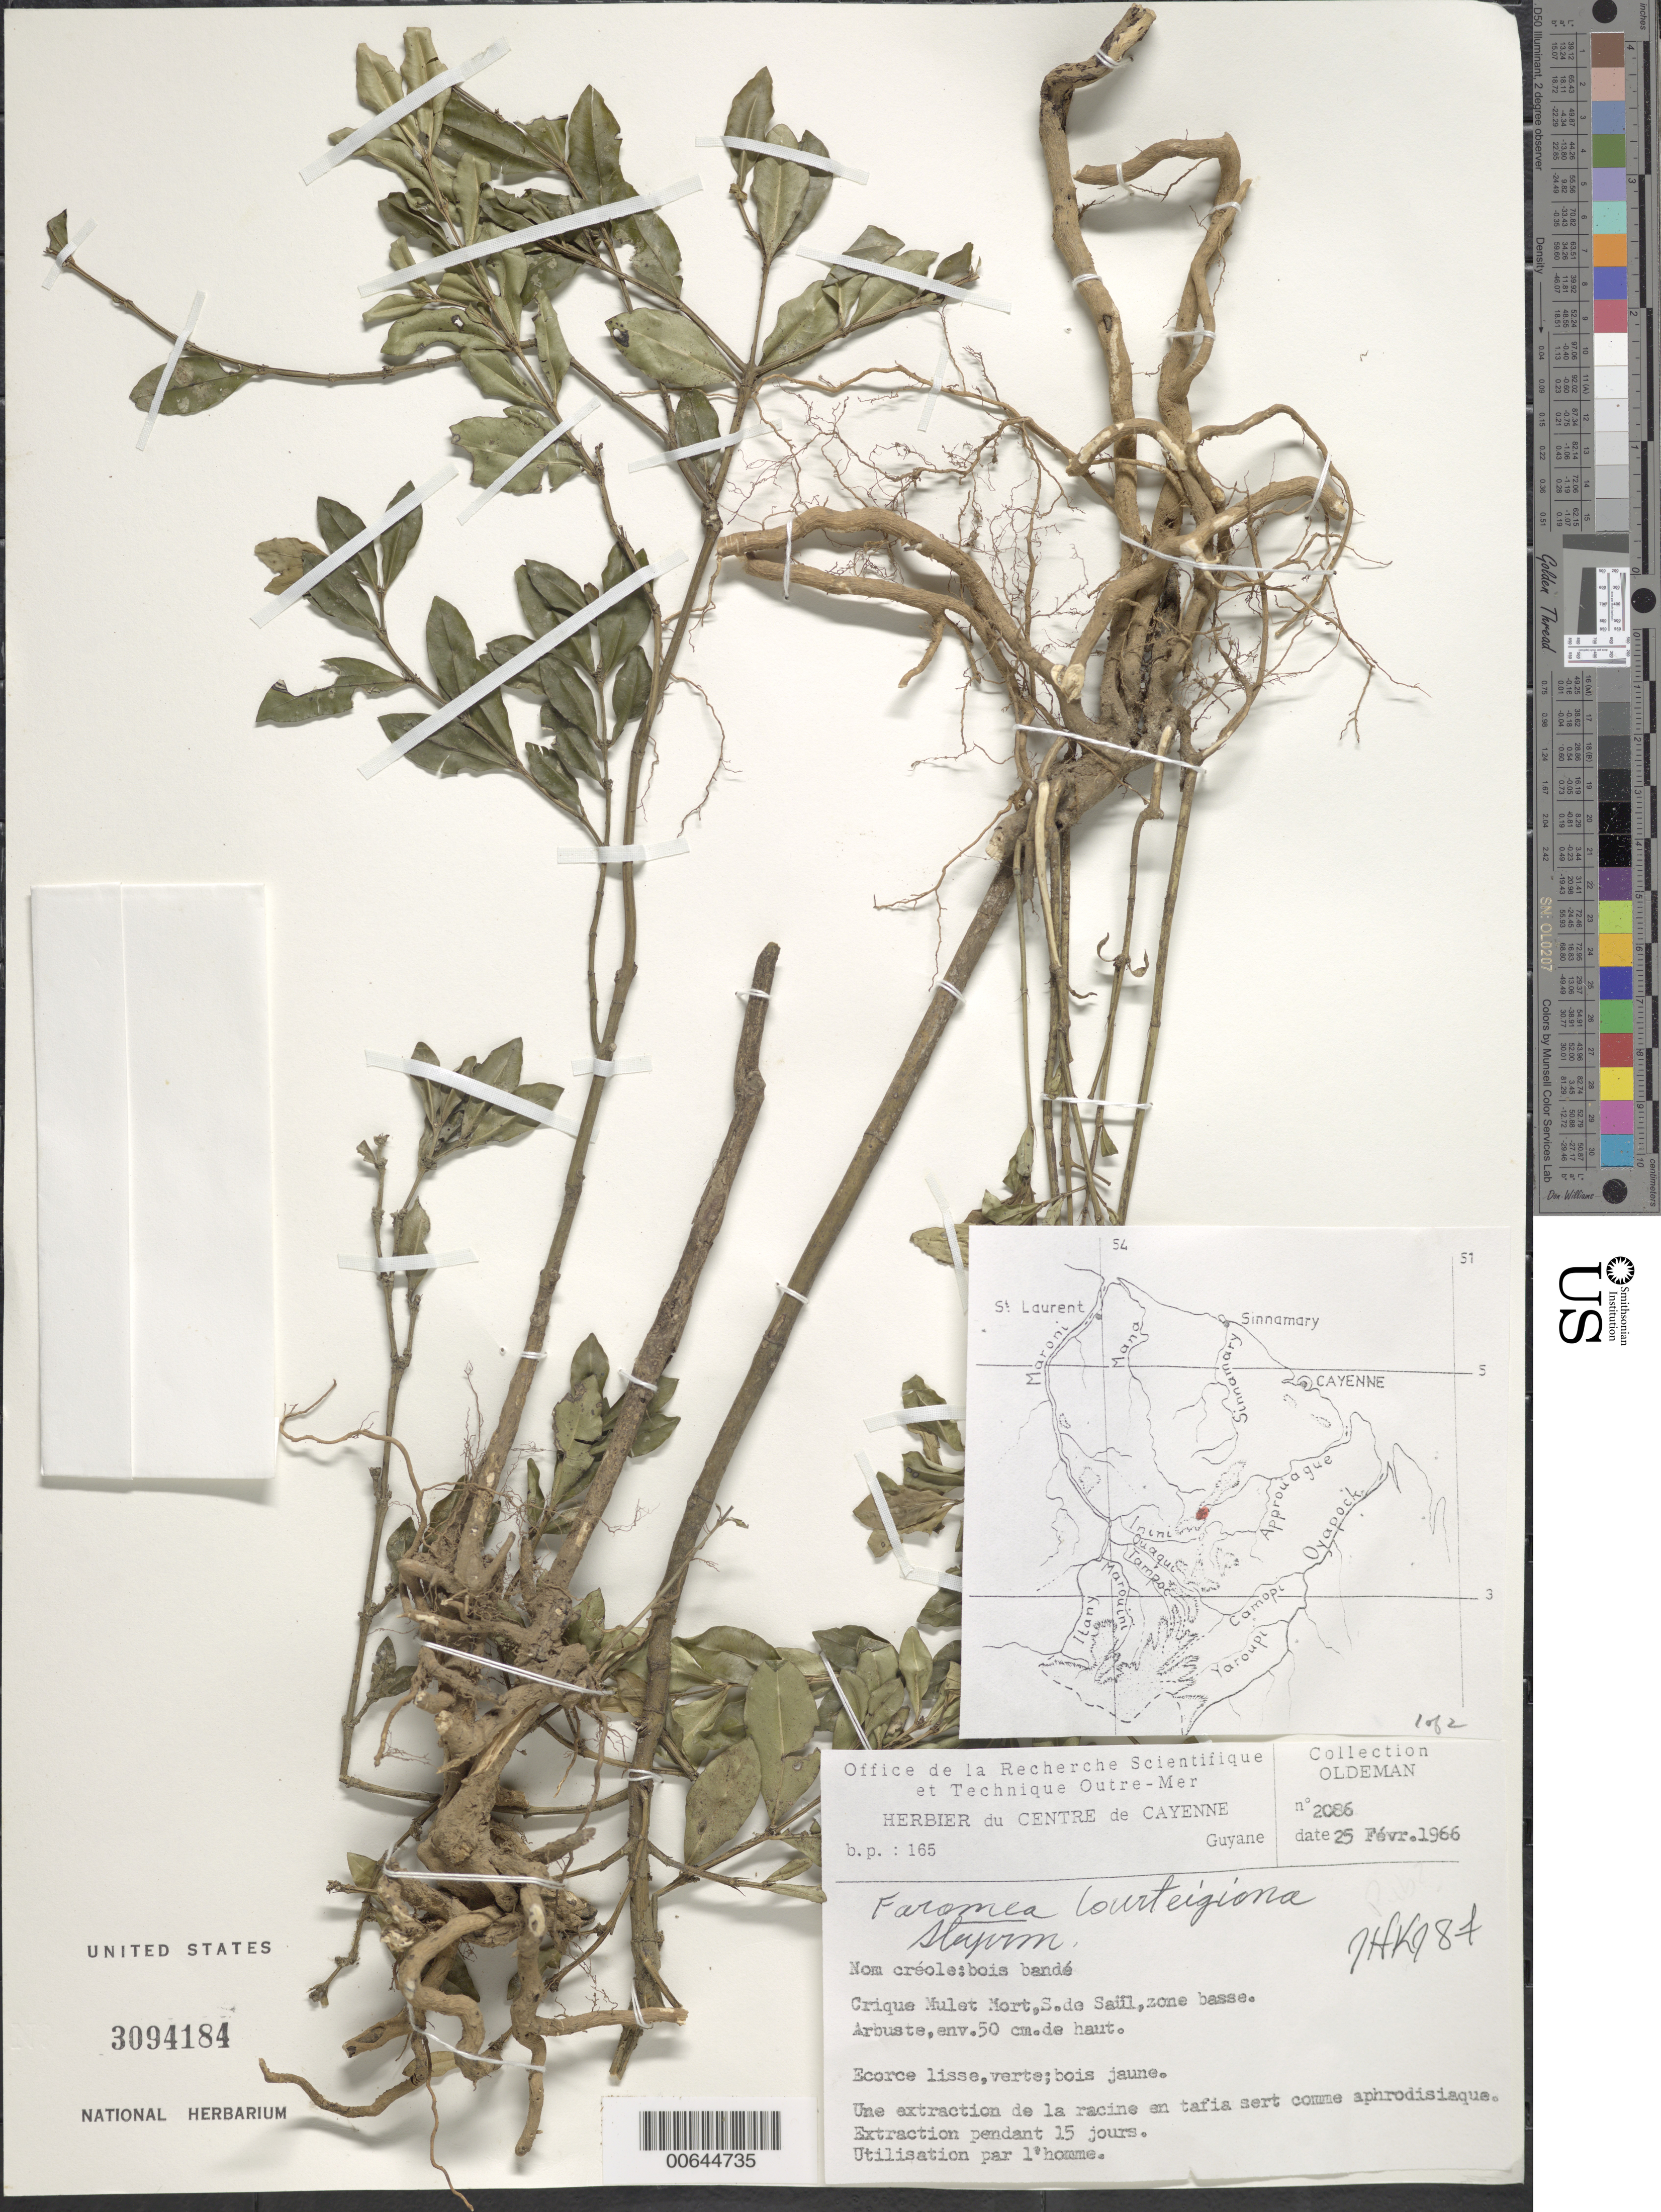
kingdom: Plantae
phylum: Tracheophyta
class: Magnoliopsida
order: Gentianales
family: Rubiaceae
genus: Faramea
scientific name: Faramea lourteigiana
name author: Steyerm.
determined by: Kirkbride, J. H.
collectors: R. Oldeman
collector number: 2086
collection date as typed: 25-Feb-66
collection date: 1966-02-25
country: French Guiana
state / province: Saint-Laurent-du-Maroni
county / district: Saül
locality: Crique Mulet Mort, S de Saül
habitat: Zone basse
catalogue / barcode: US 3094184